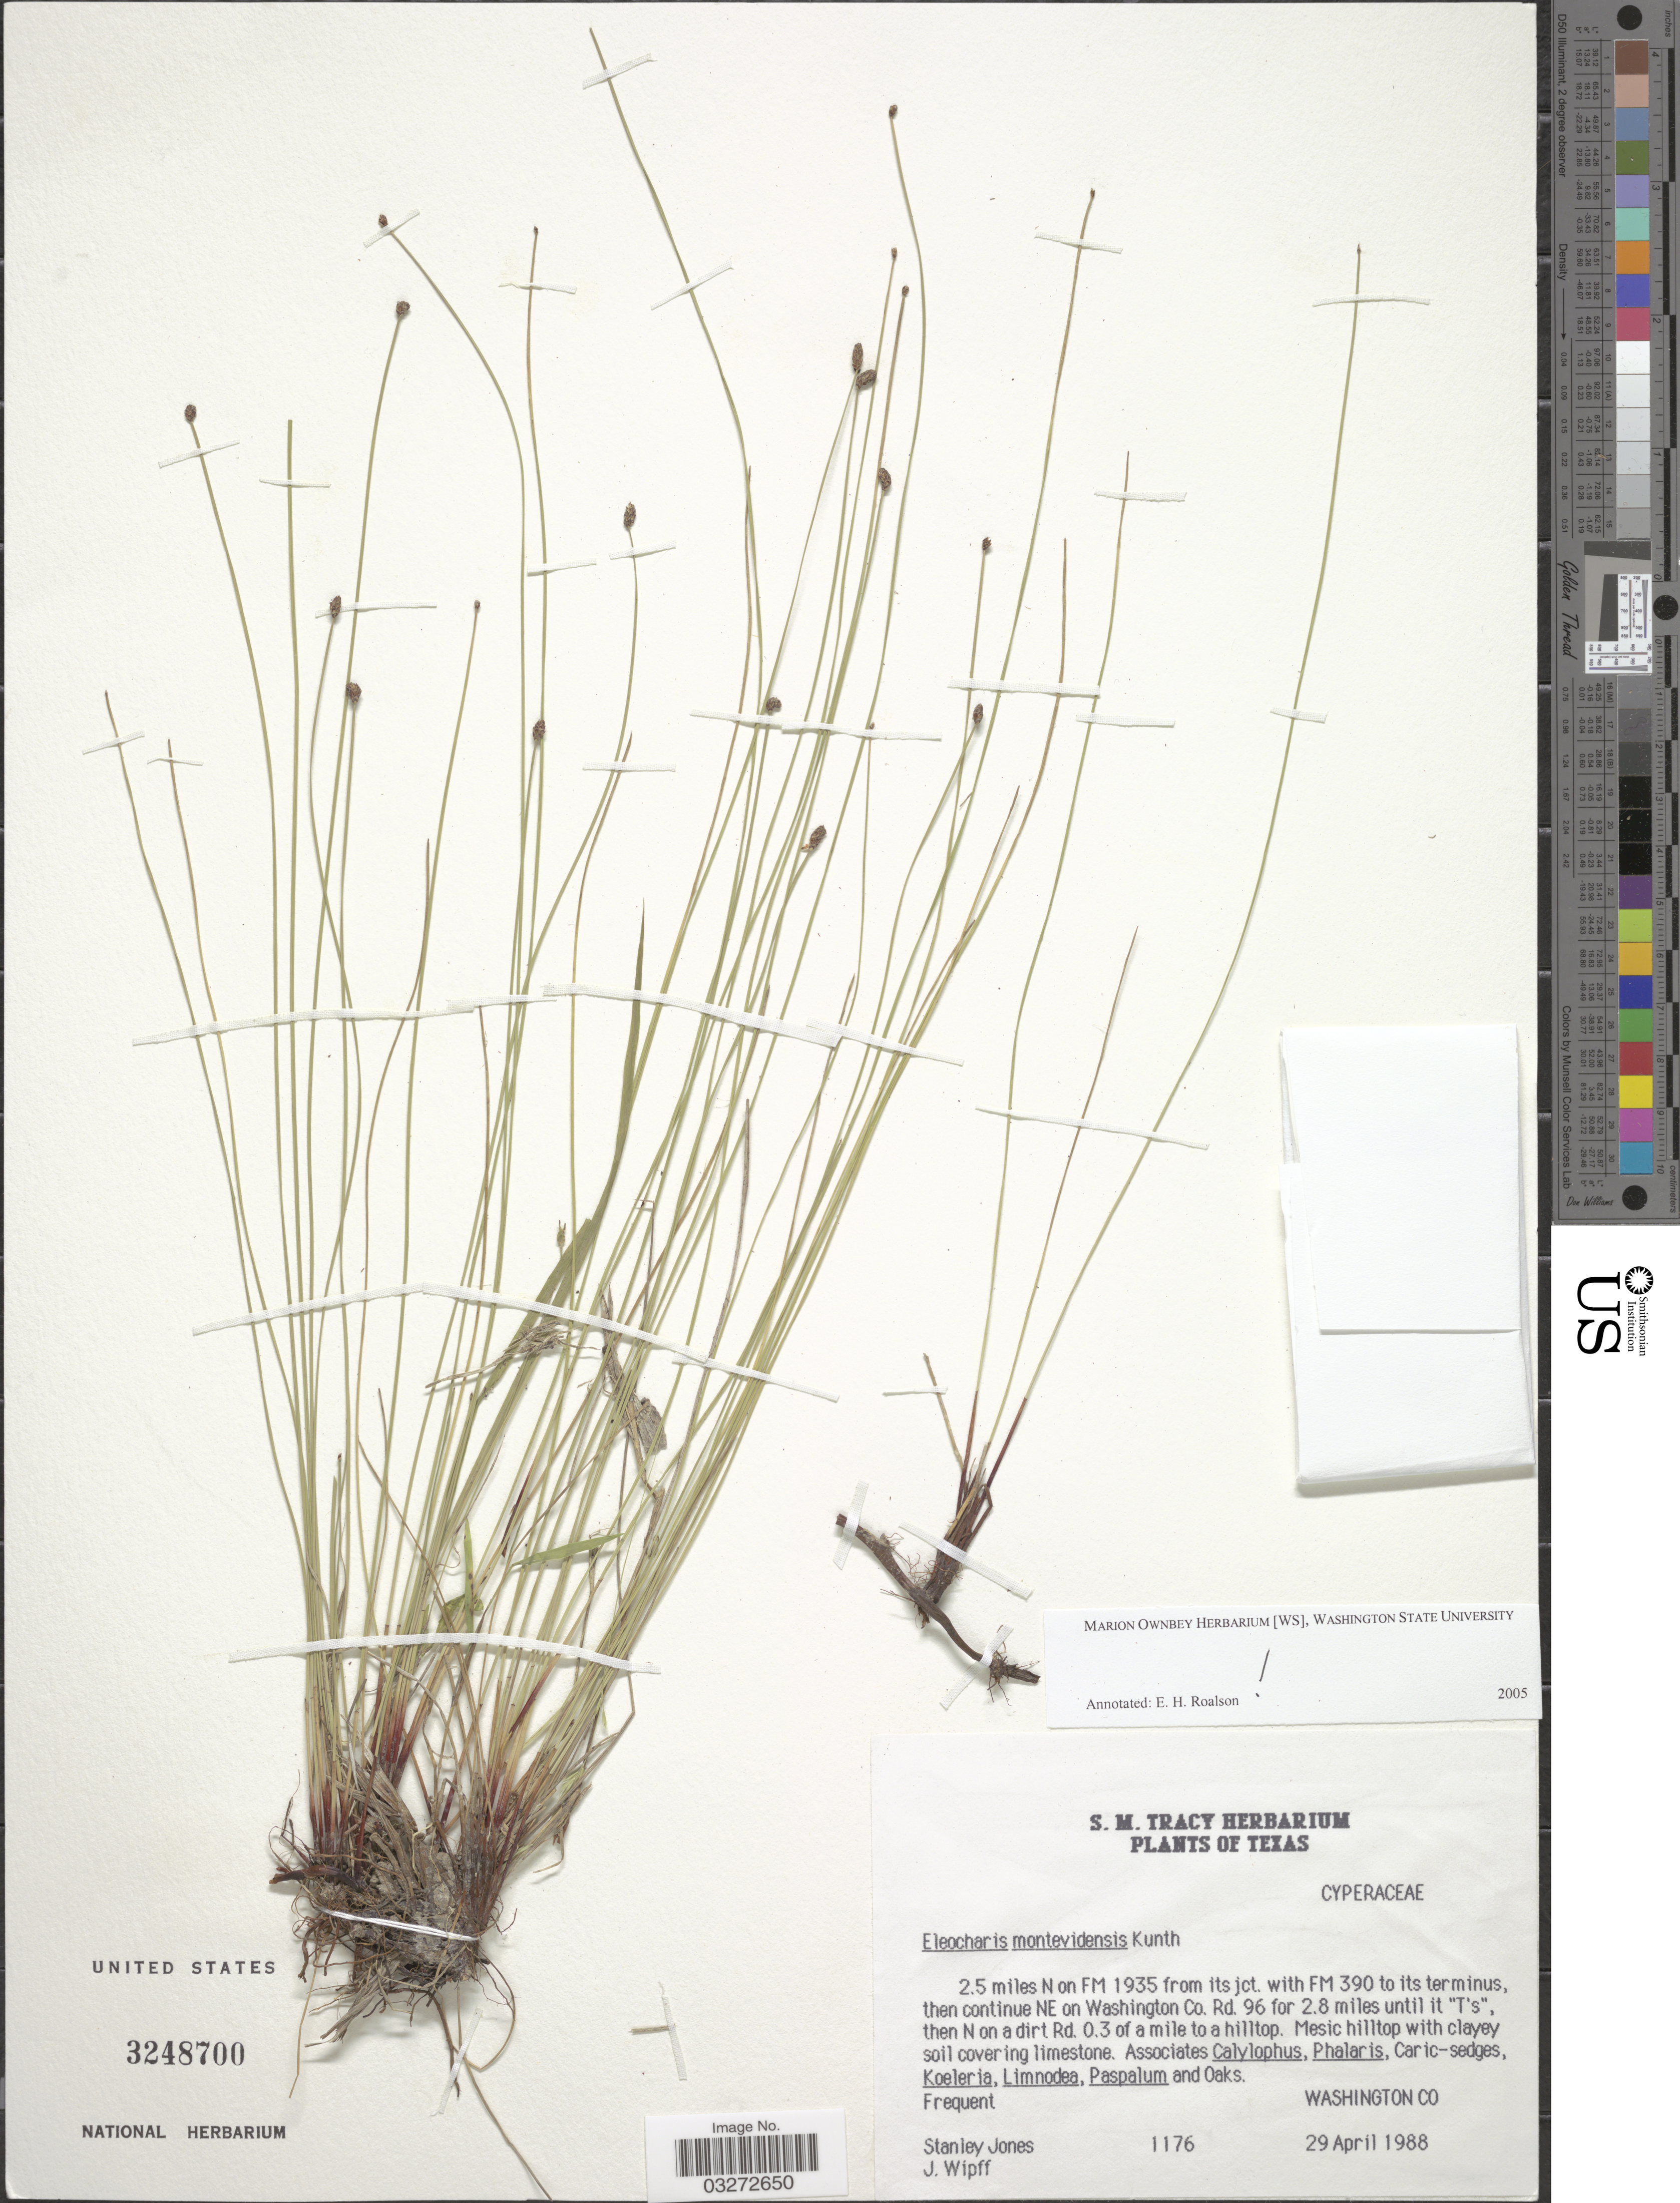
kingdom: Plantae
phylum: Tracheophyta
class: Liliopsida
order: Poales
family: Cyperaceae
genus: Eleocharis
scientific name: Eleocharis montevidensis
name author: Kunth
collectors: S. D. Jones & J. K. Wipff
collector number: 1176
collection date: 1988-04-29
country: United States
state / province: Texas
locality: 2.5 miles N of FM 1935 from its jct. with FM 390 to its terminus, then continue NE on Washington Co. Rd. 96 for 2.8 miles until it "T's", then N on a dirt Rd. 0.3 of a mile to a hilltop. Washington Co.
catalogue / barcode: US 3248700